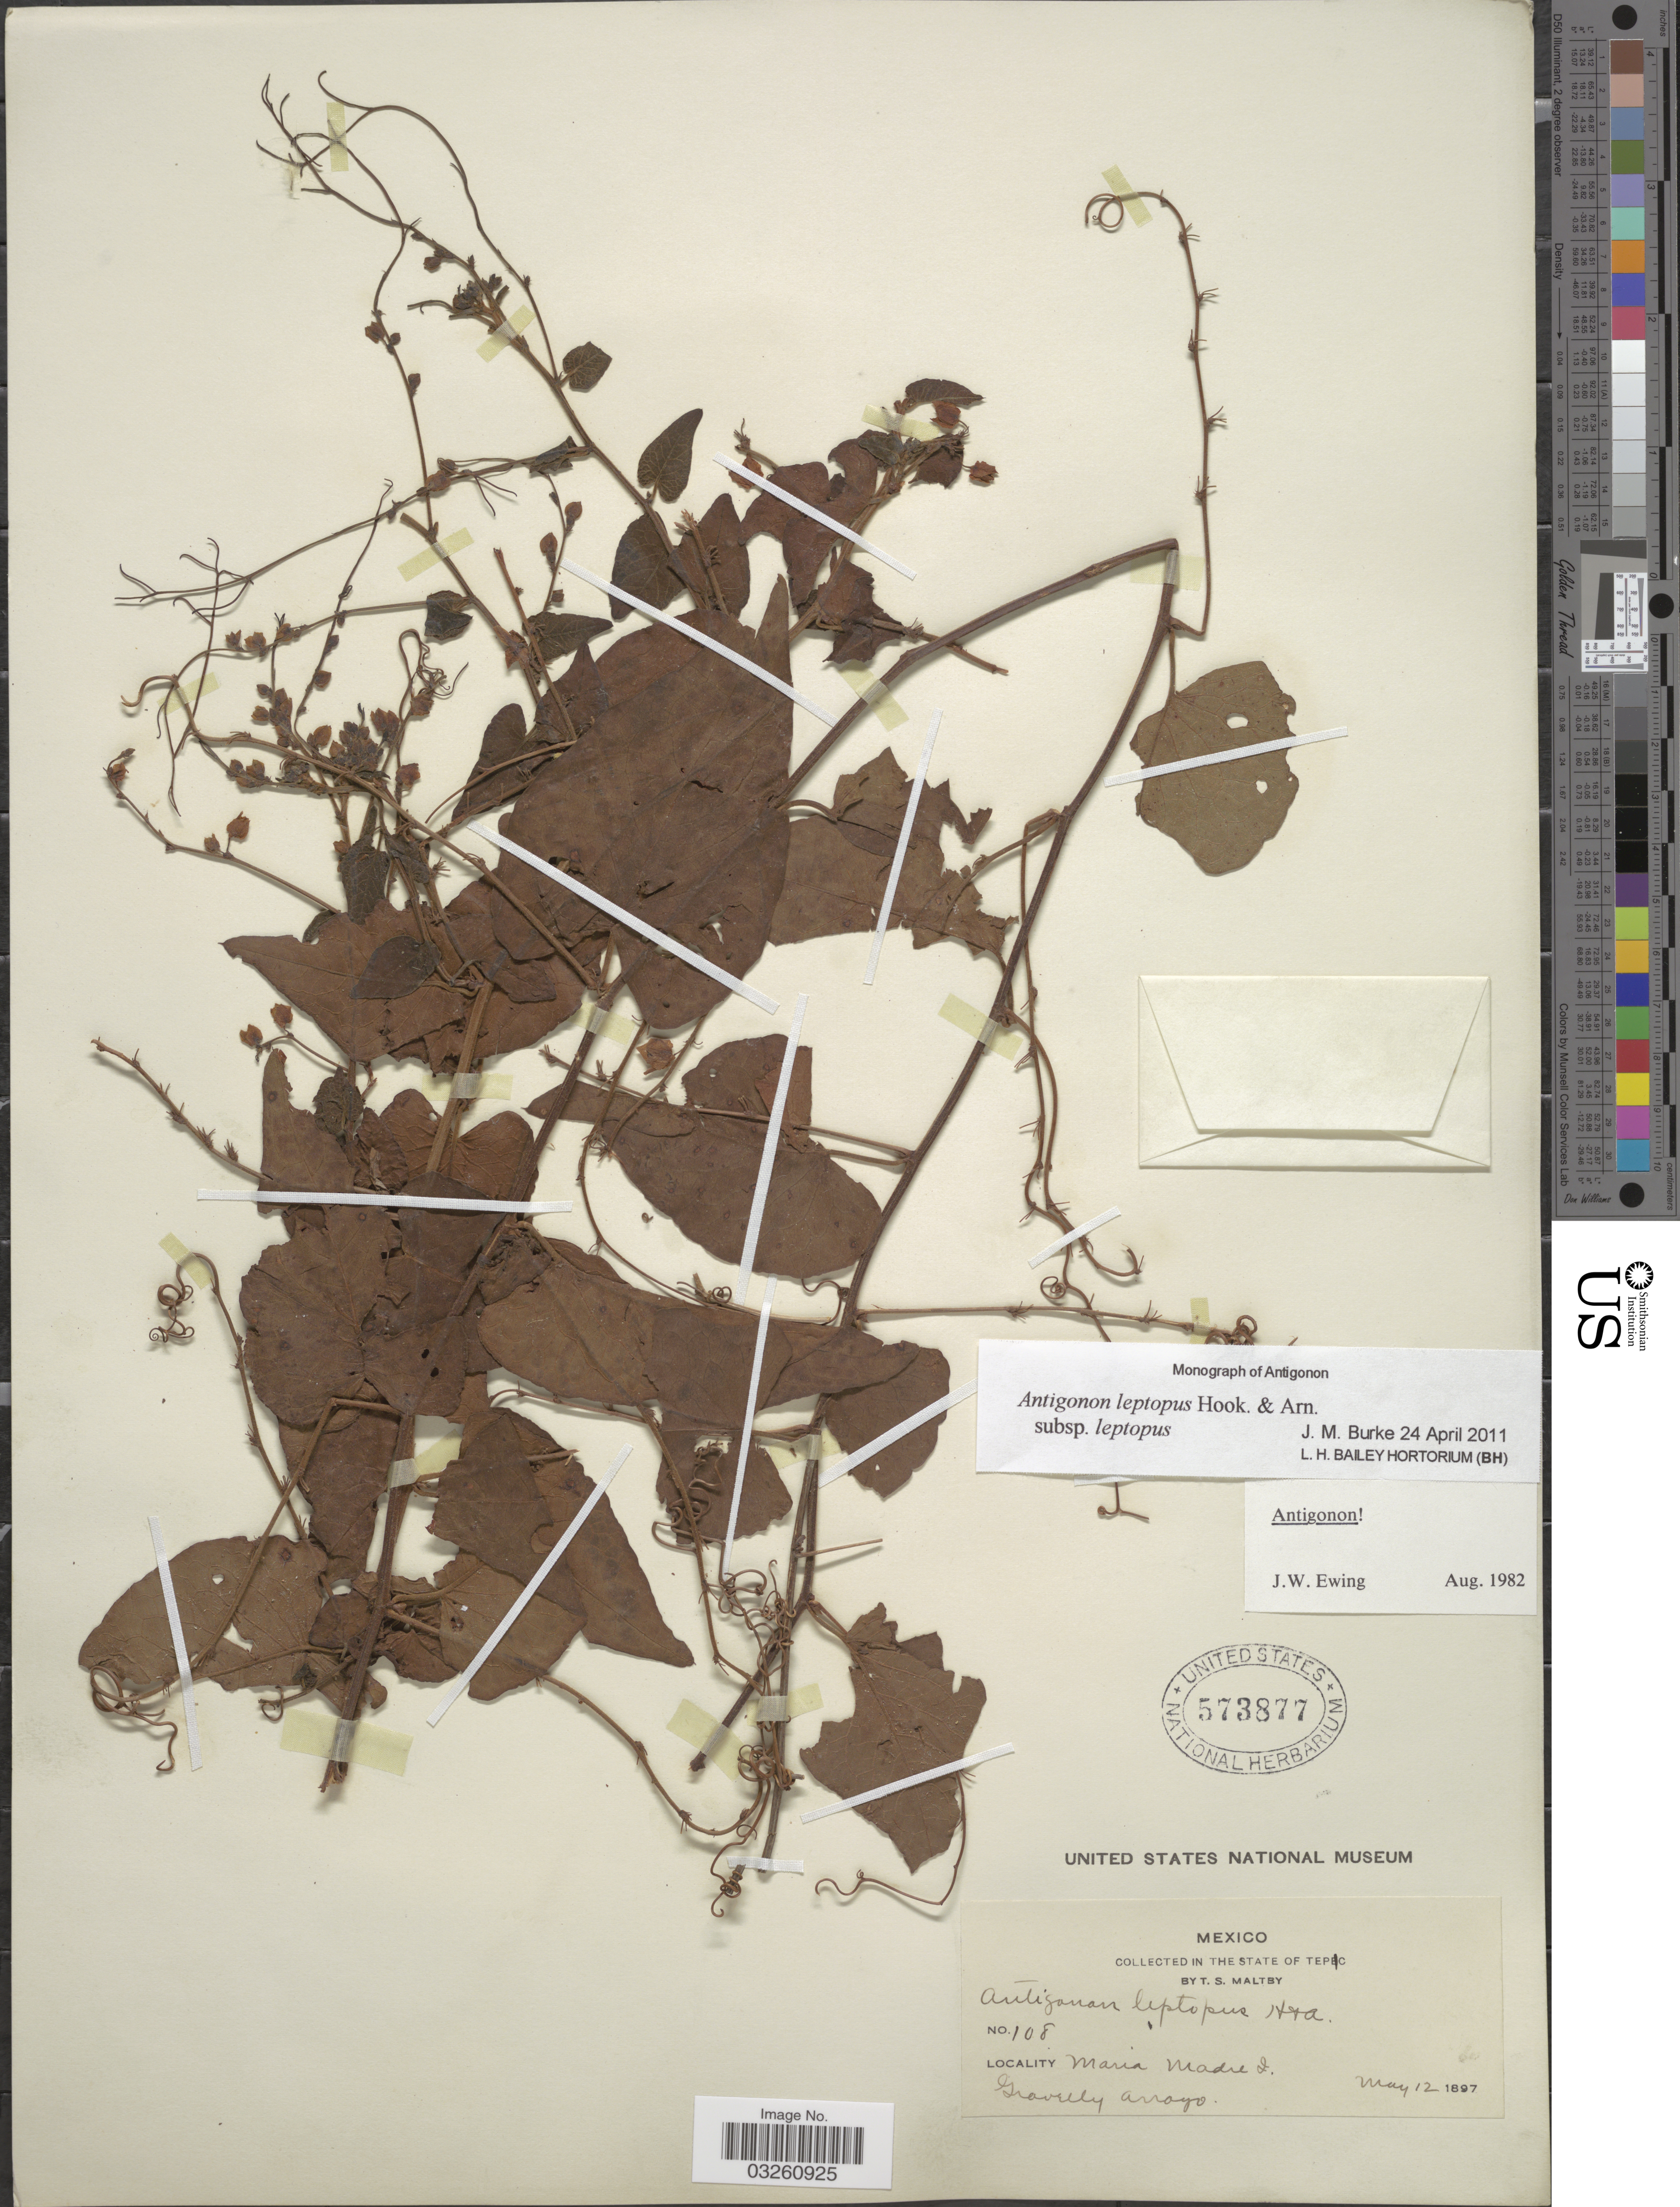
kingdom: Plantae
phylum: Tracheophyta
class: Magnoliopsida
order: Caryophyllales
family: Polygonaceae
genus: Antigonon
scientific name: Antigonon leptopus subsp. leptopus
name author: Hook. & Arn.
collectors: T. S. Maltby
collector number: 108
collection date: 1897-05-12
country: Mexico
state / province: Nayarit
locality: In the state of Tepic. Maria Madre I.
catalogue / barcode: US 573877